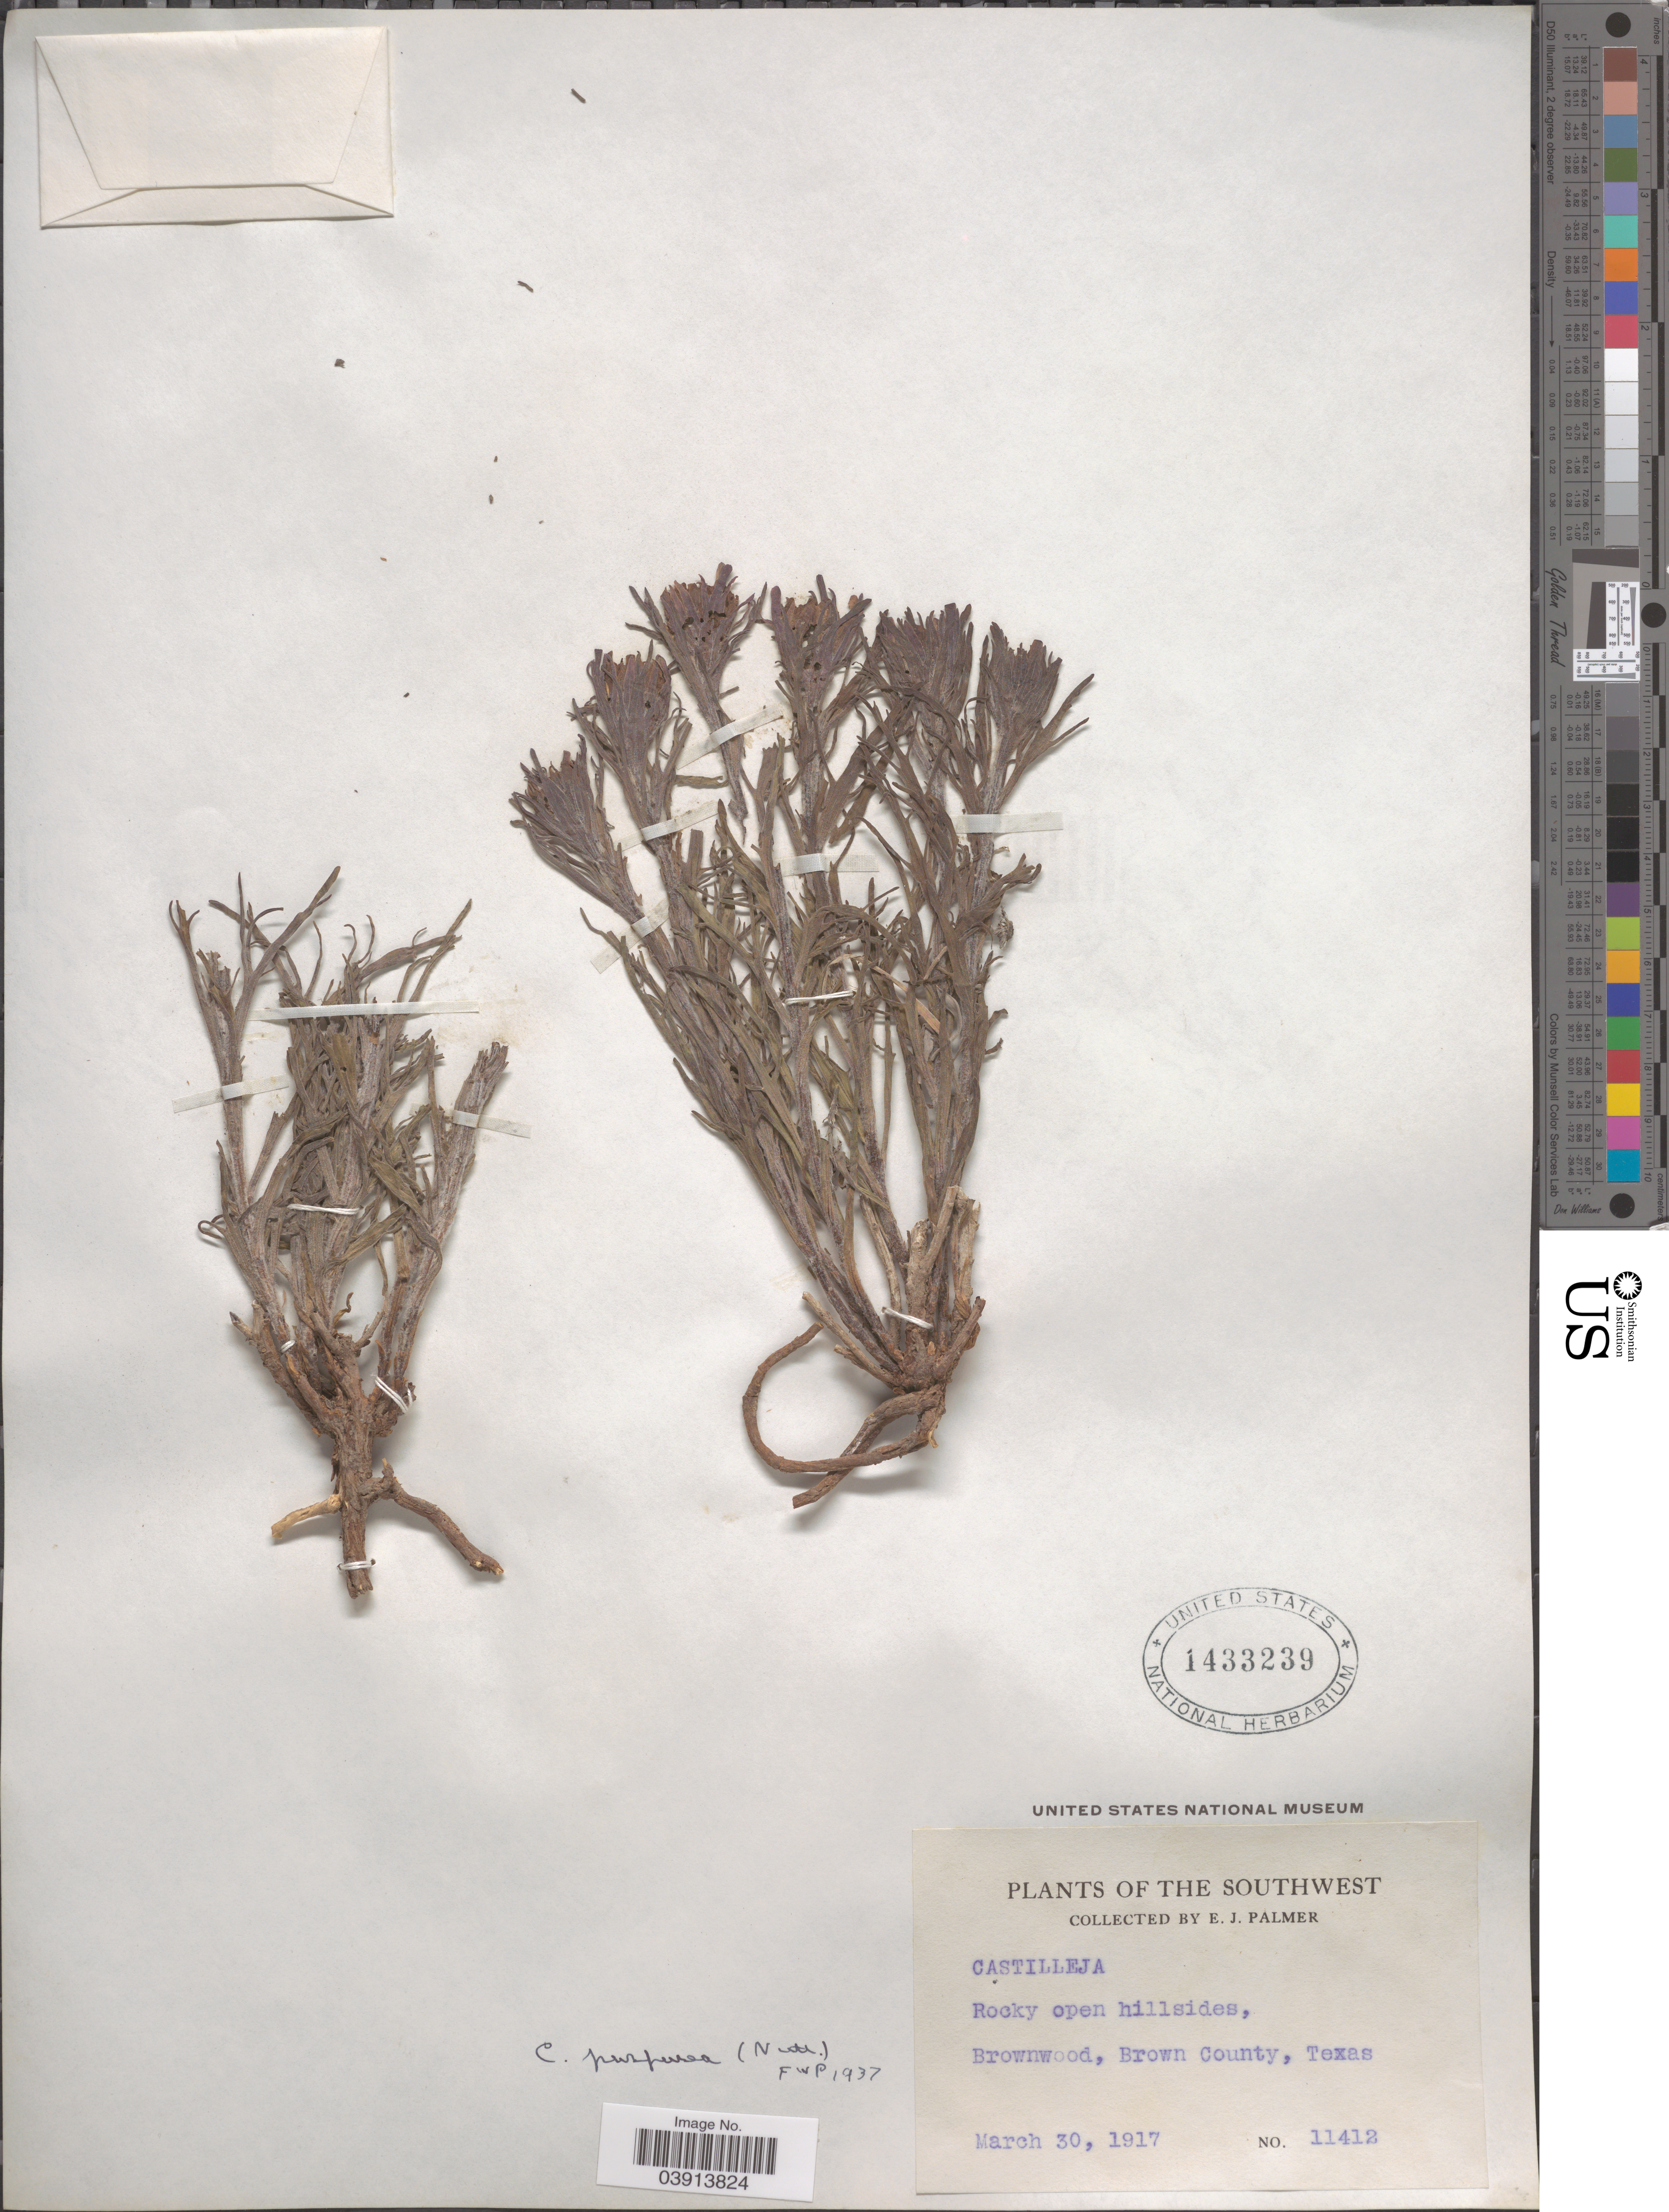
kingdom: Plantae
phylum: Tracheophyta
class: Magnoliopsida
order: Lamiales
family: Orobanchaceae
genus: Castilleja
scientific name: Castilleja purpurea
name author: (Nutt.) G. Don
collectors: E. J. Palmer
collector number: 11412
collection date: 1917-03-30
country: United States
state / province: Texas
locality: The Southwest. Brownwood, Brown County.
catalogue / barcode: US 1433239